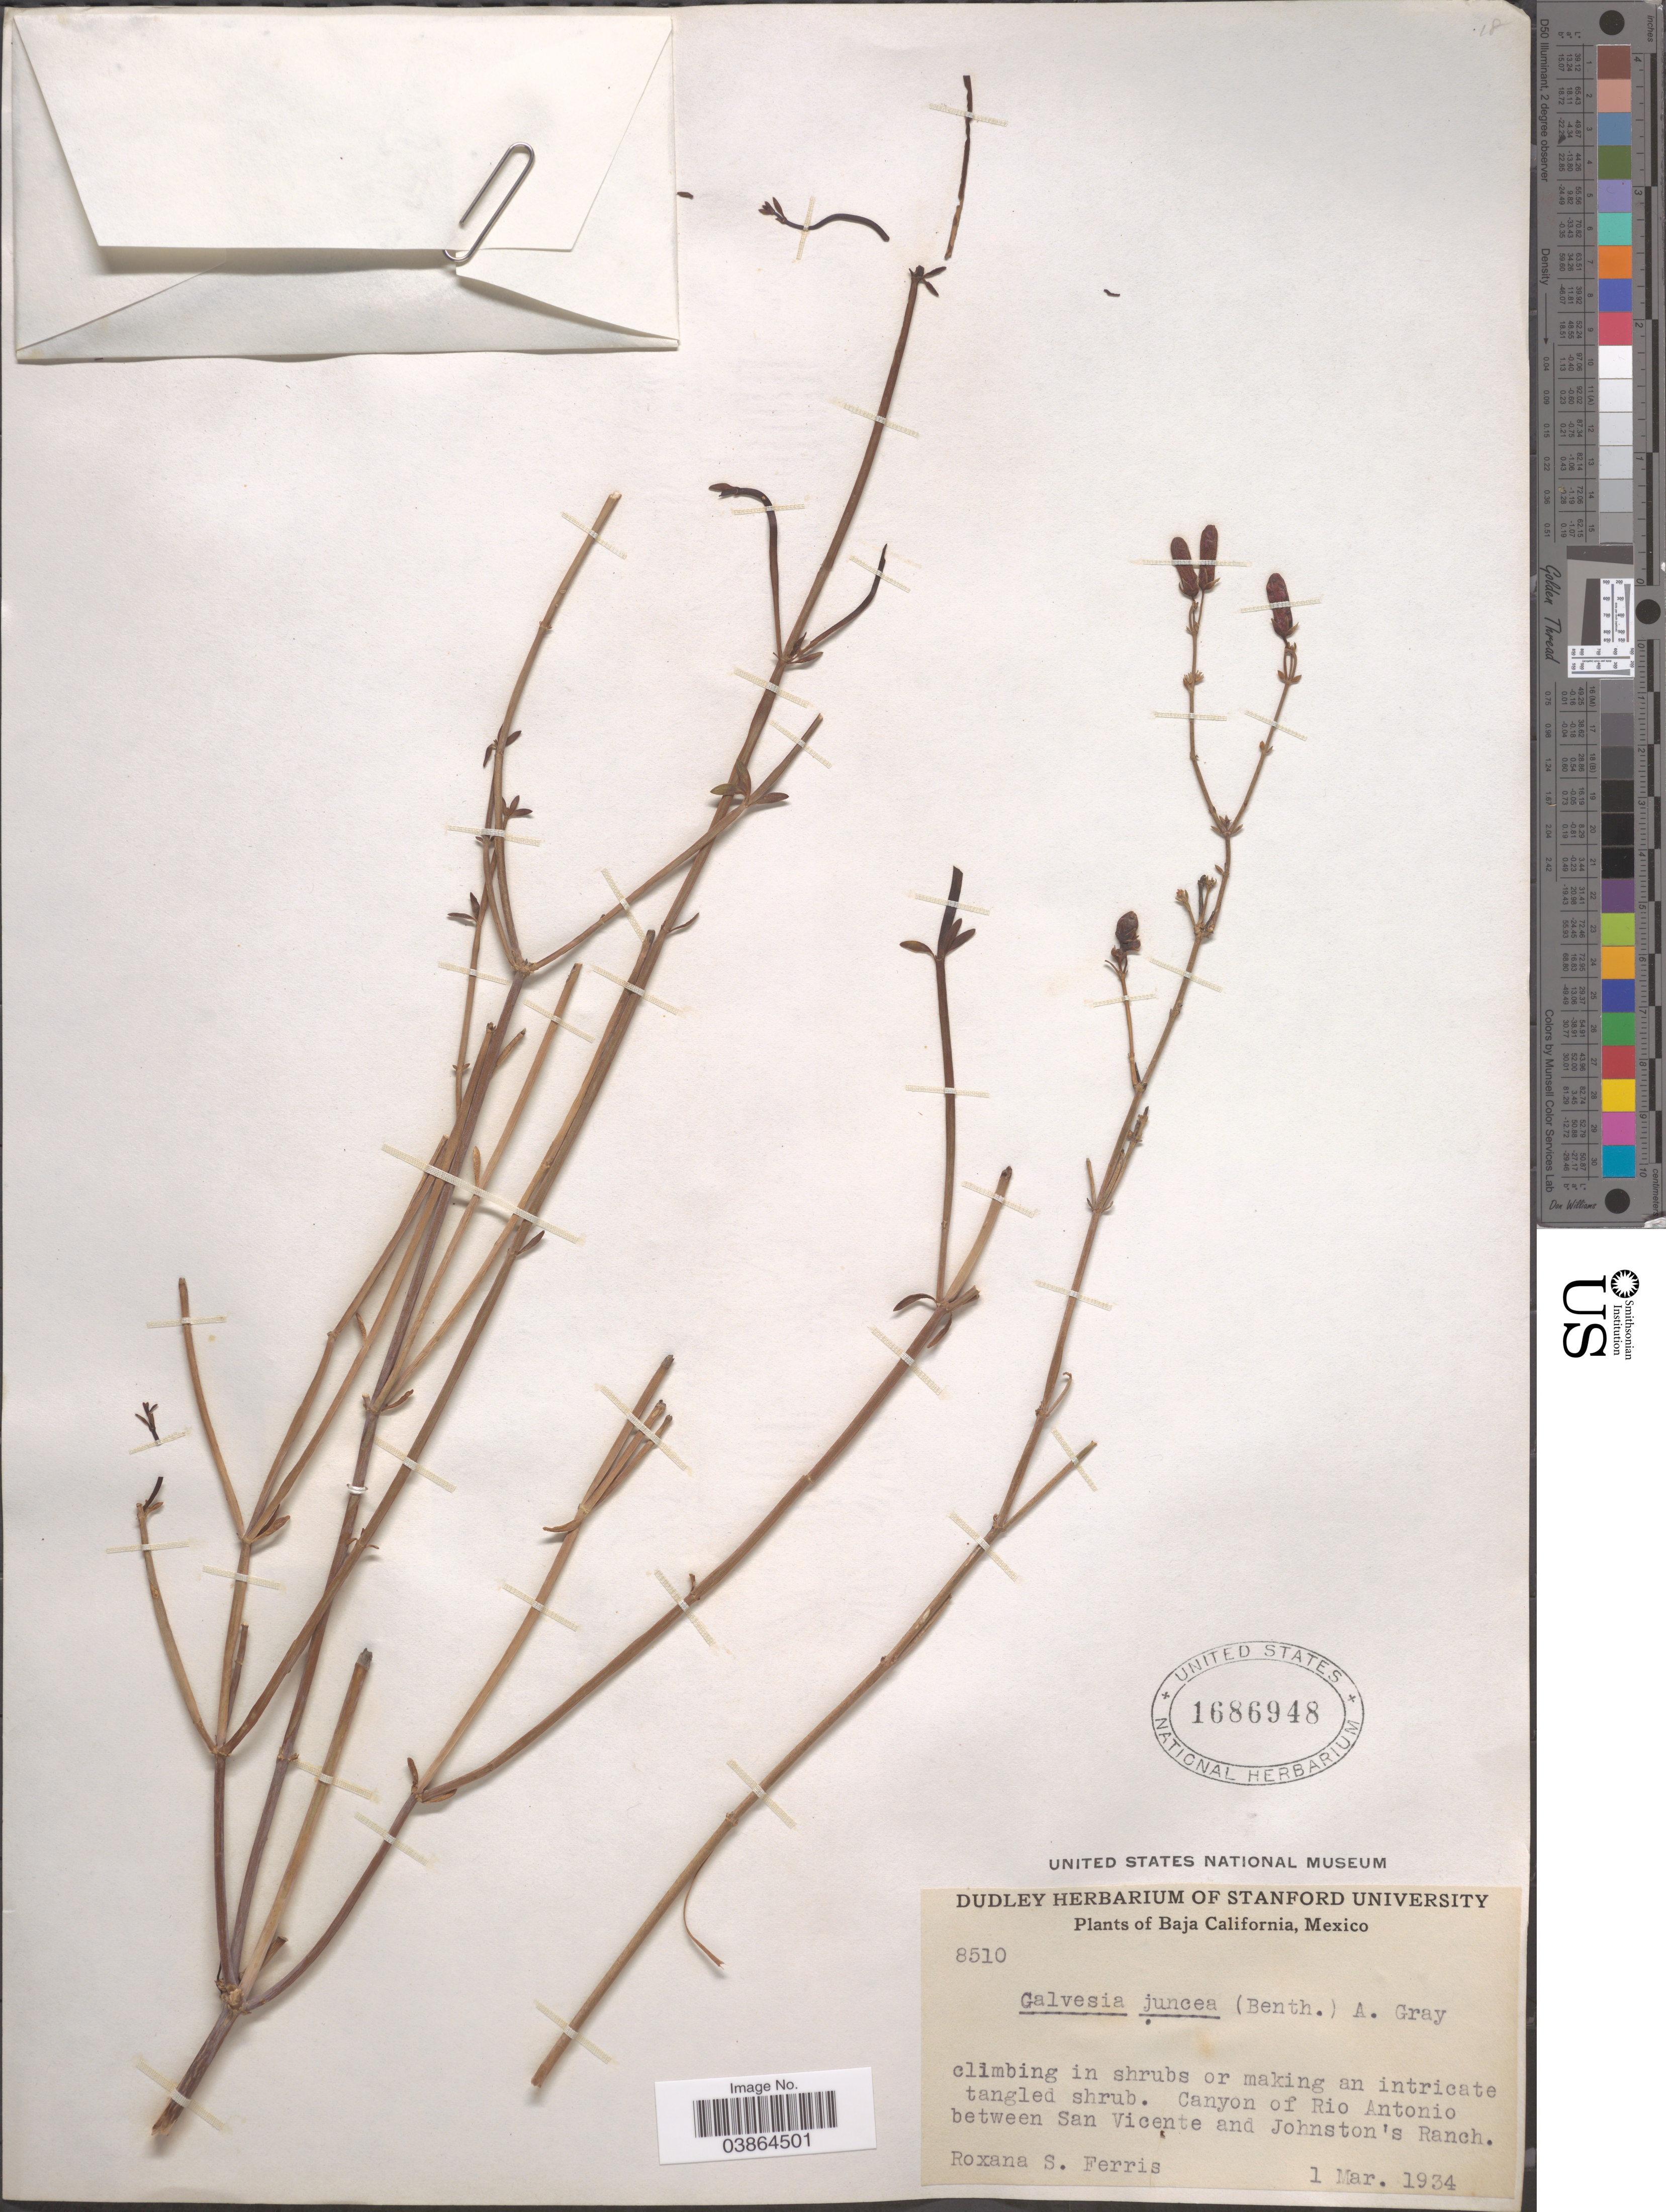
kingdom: Plantae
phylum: Tracheophyta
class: Magnoliopsida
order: Lamiales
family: Plantaginaceae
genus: Gambelia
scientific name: Gambelia juncea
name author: (Benth.) D.A. Sutton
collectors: R. S. Ferris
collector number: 8510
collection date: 1934-03-01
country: Mexico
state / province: Baja California Sur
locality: Canyon of Rio Antonio between San Vicente and Johnston's Ranch.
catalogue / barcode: US 1686948